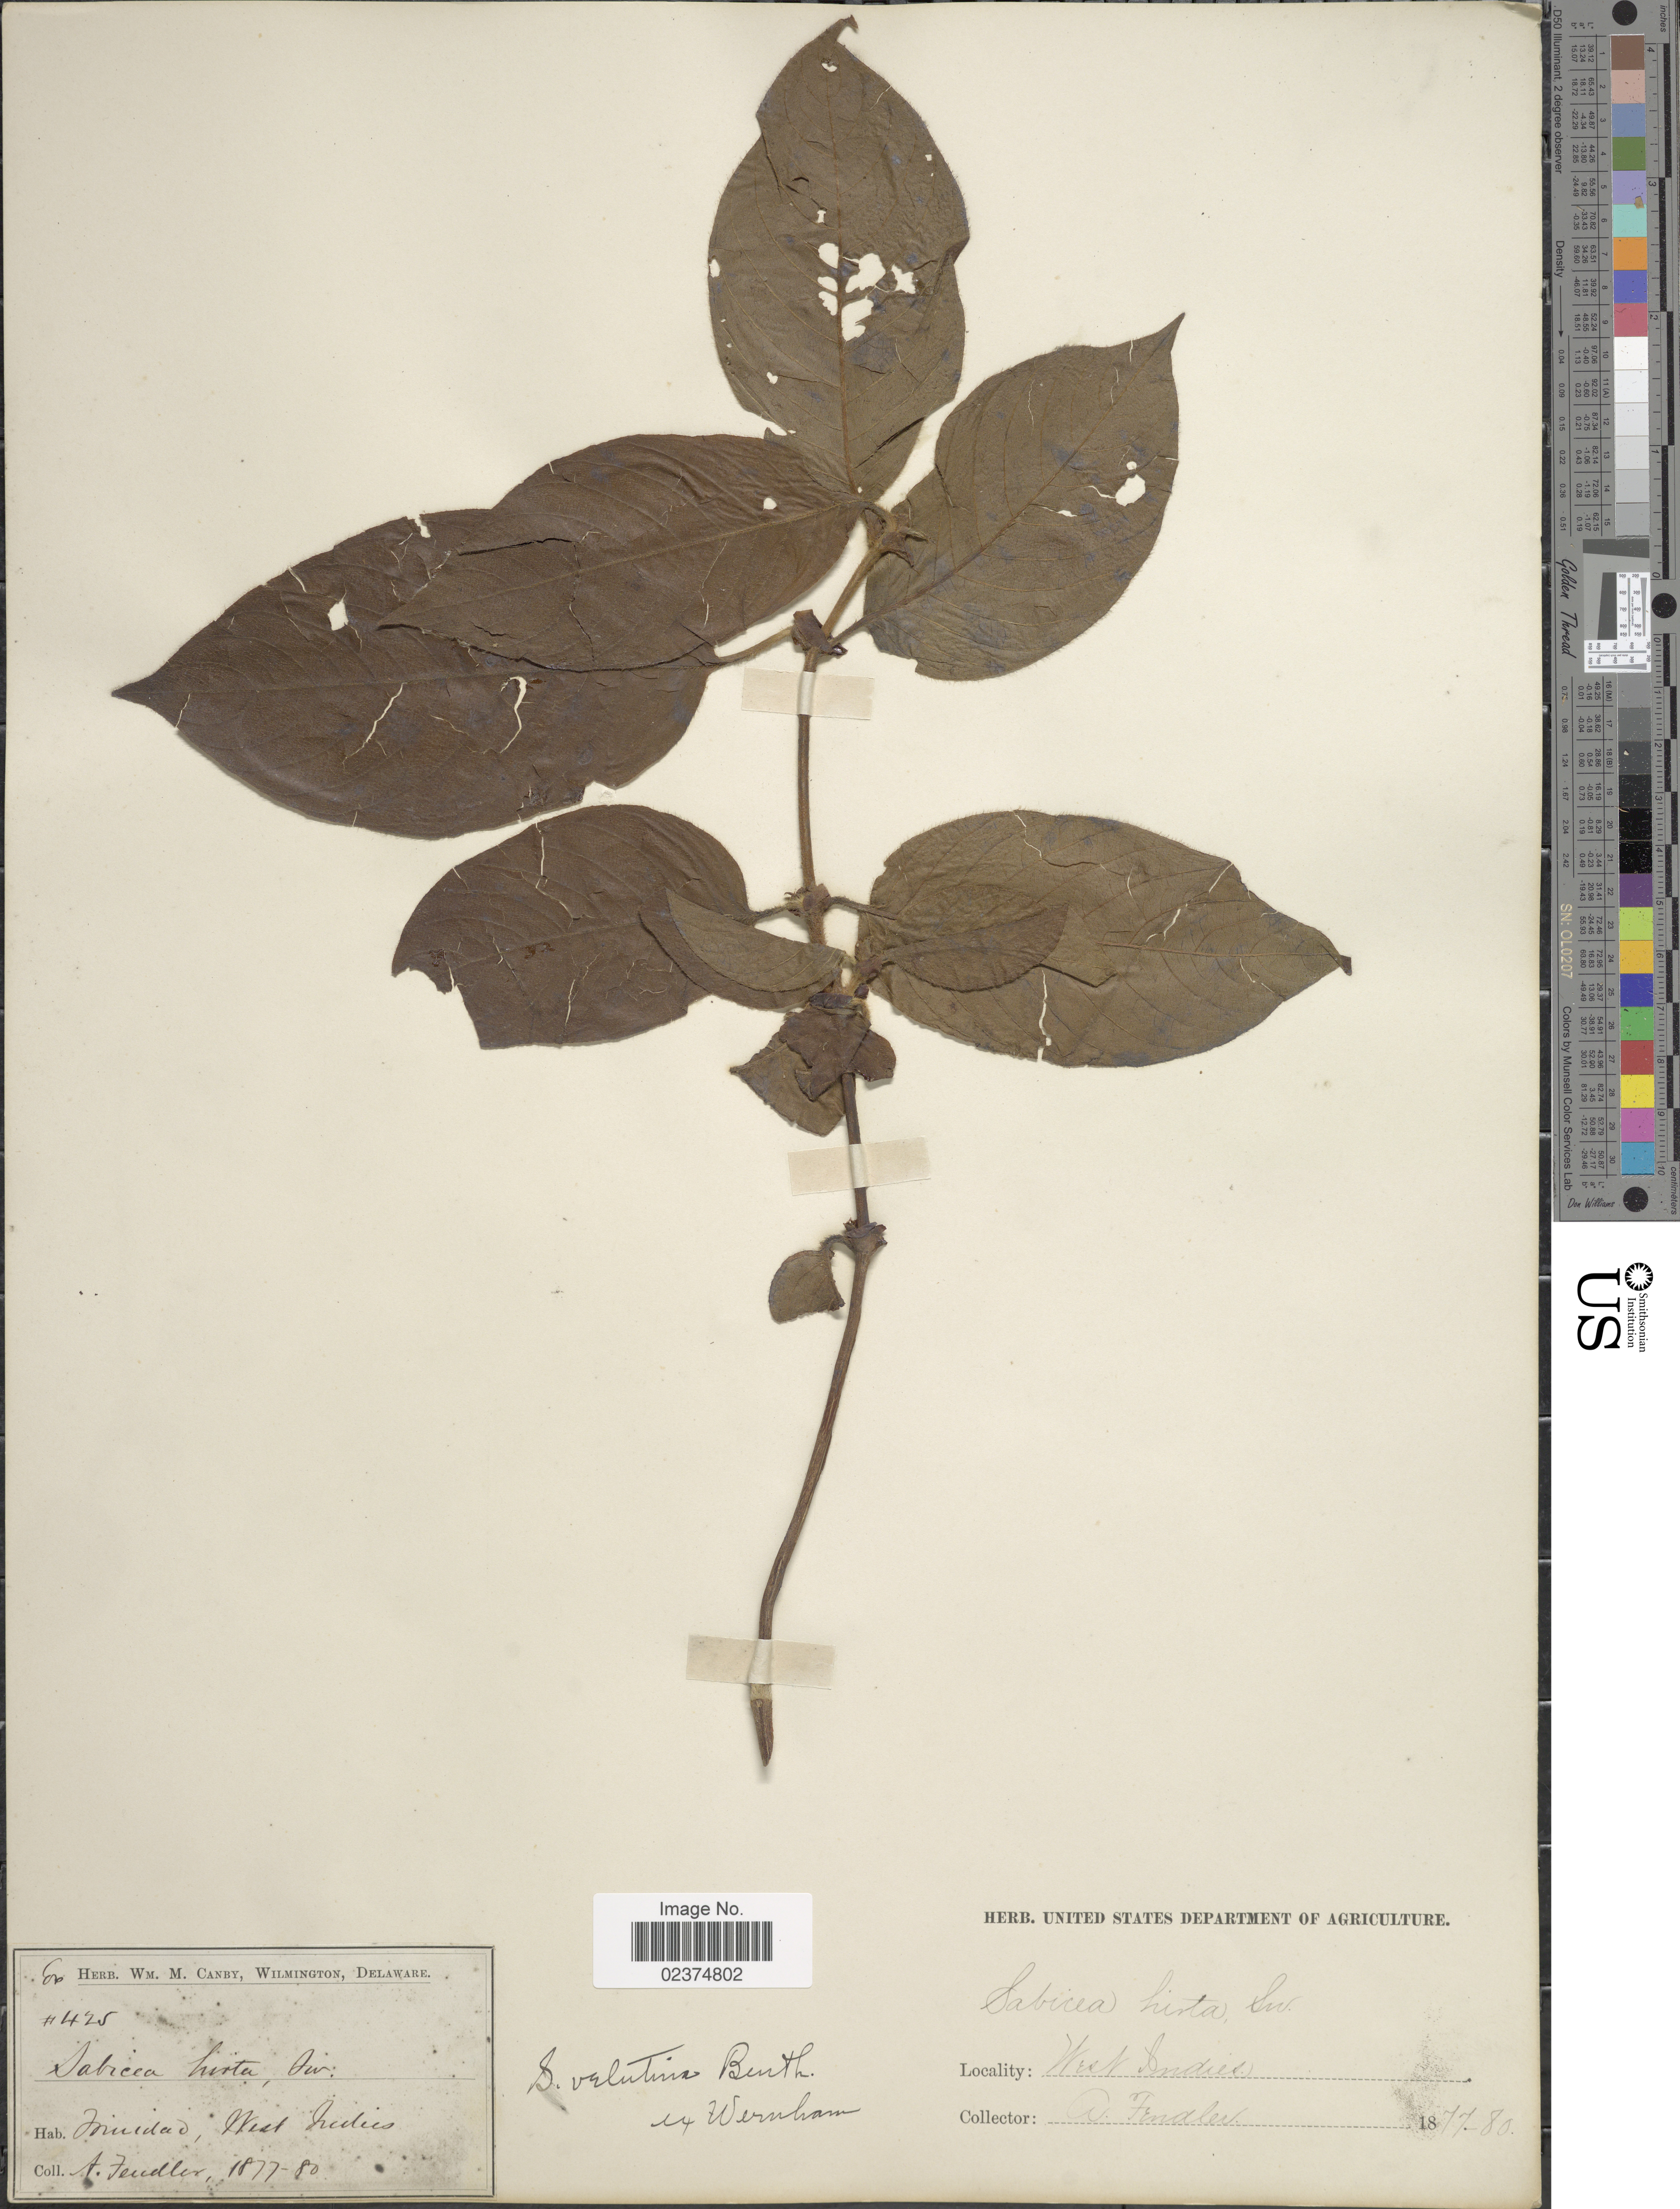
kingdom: Plantae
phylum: Tracheophyta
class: Magnoliopsida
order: Gentianales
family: Rubiaceae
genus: Sabicea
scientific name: Sabicea velutina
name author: Benth.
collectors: A. Fendler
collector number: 425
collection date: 1877/1880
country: Trinidad and Tobago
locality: Trinidad, West Indies